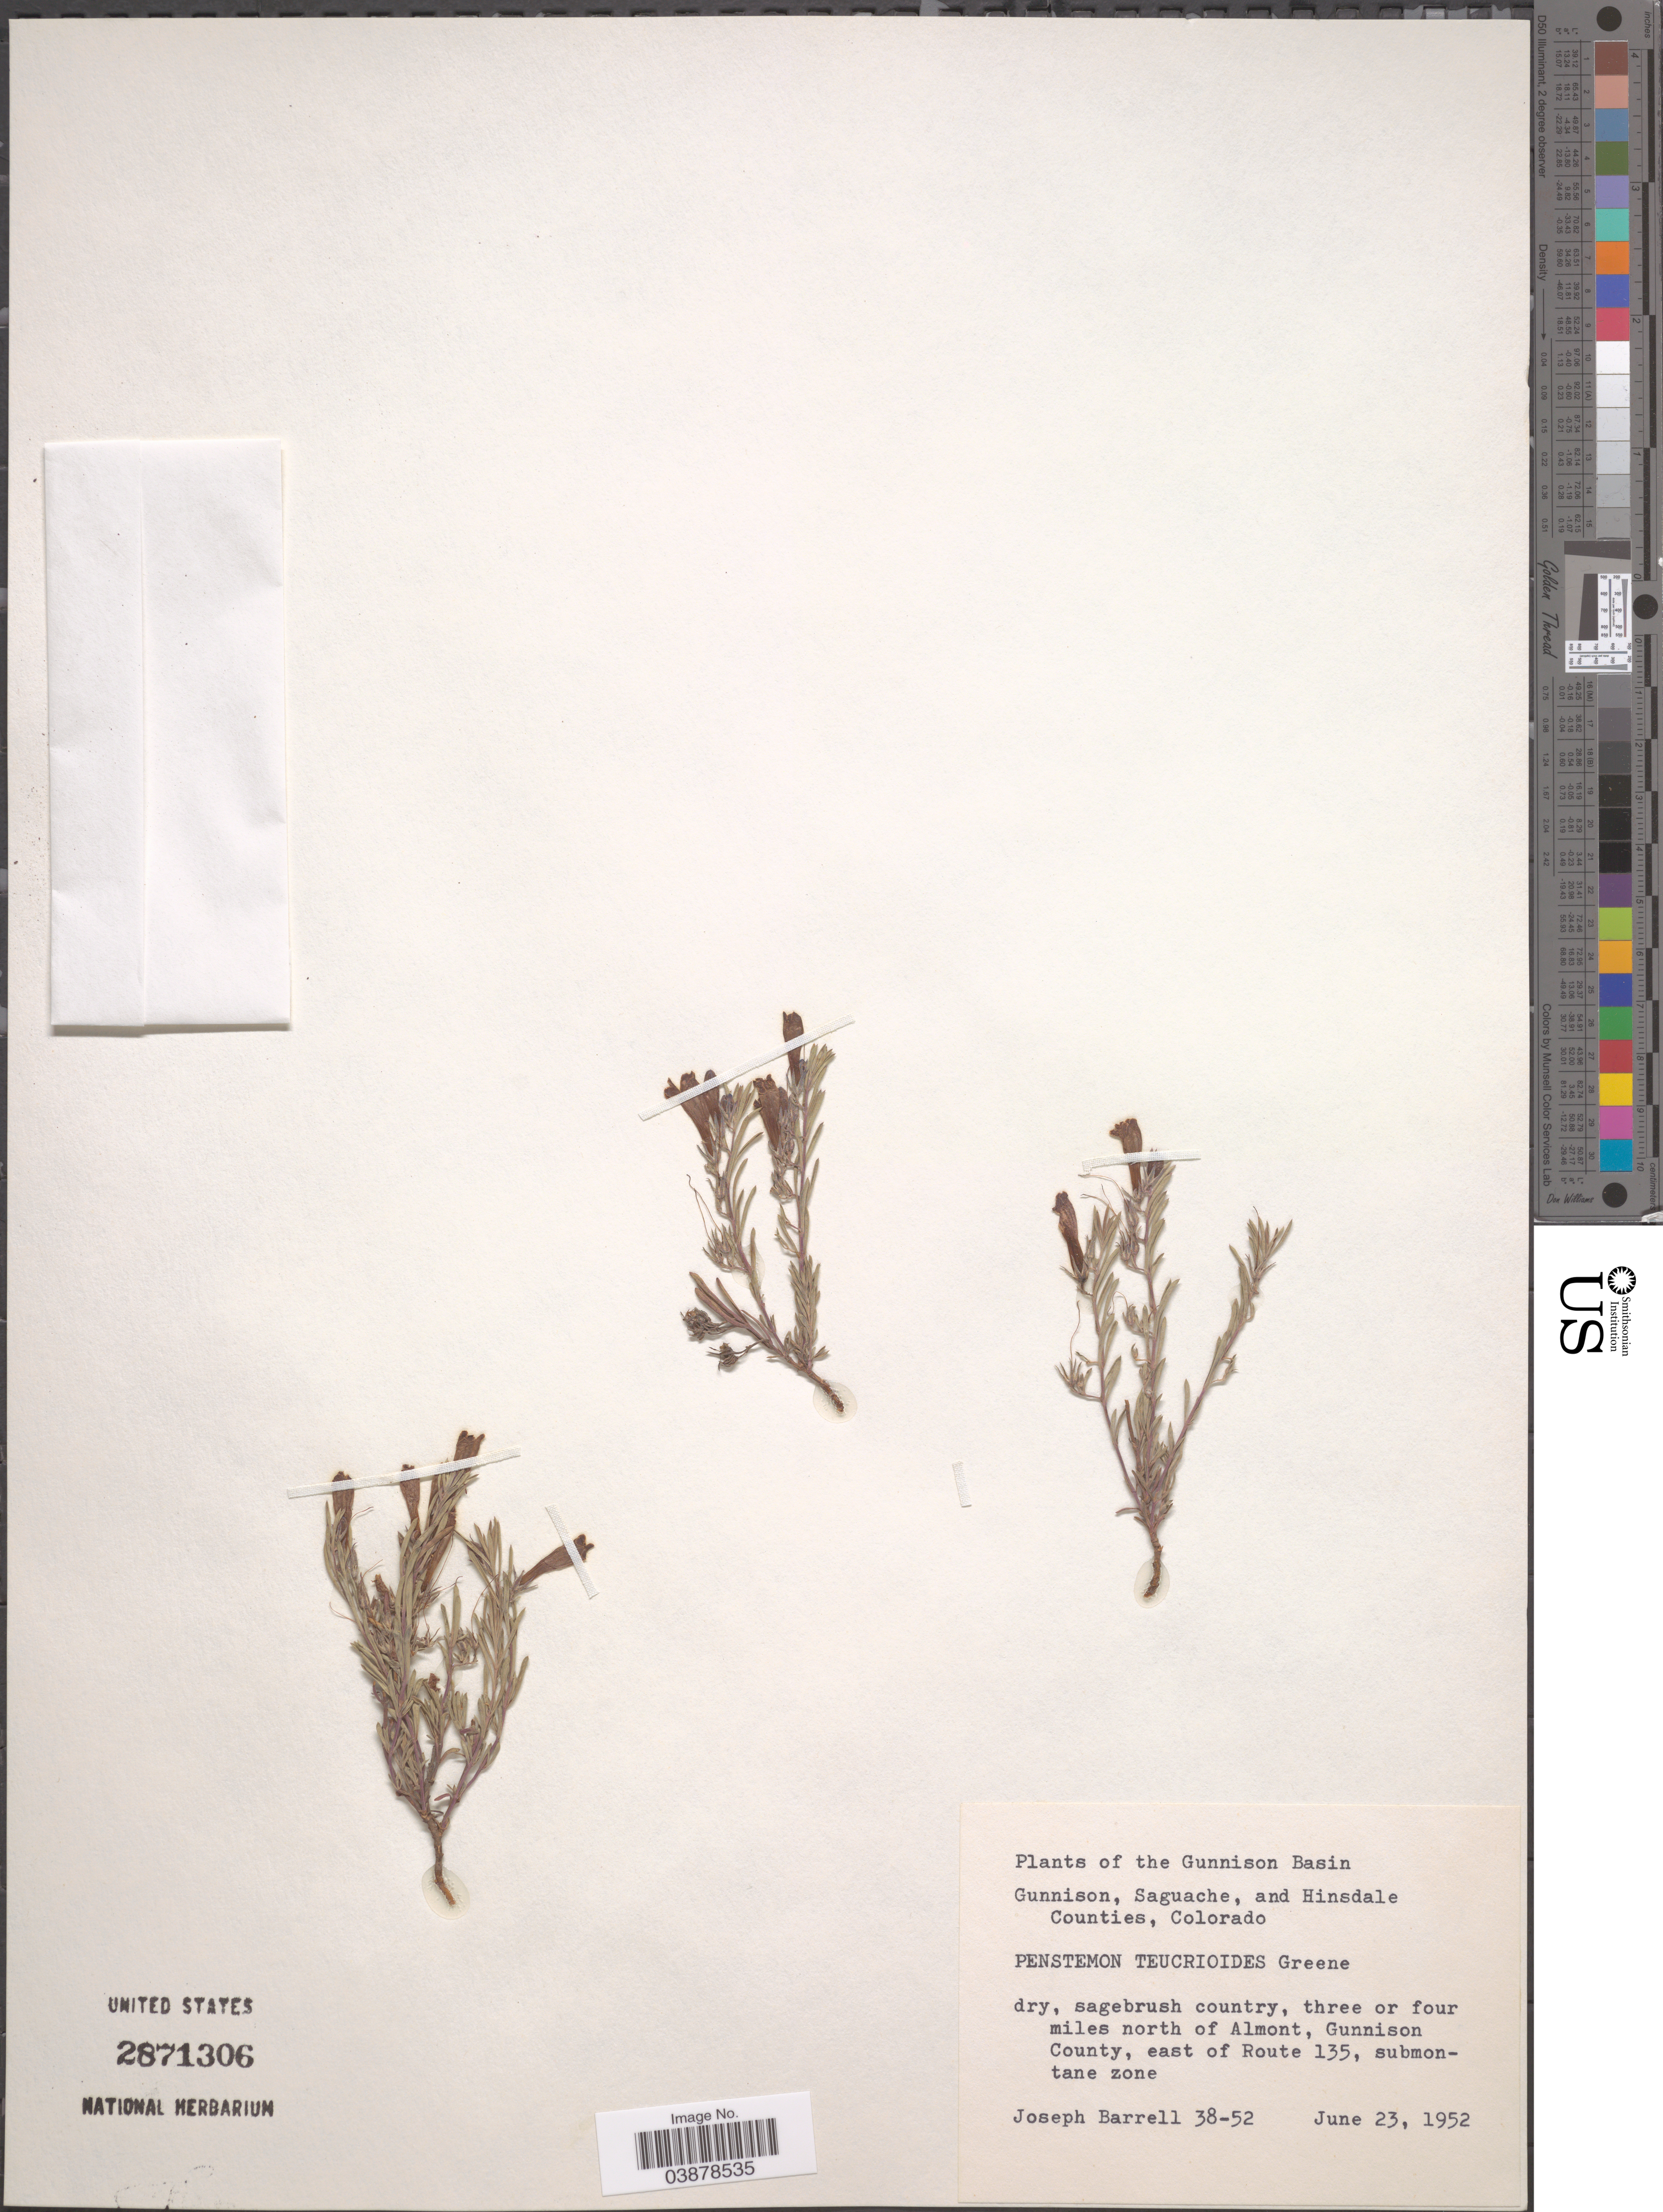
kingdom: Plantae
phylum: Tracheophyta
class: Magnoliopsida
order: Lamiales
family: Plantaginaceae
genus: Penstemon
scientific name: Penstemon teucrioides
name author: Greene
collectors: J. Barrell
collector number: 38-52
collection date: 1952-06-23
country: United States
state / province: Colorado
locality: The Gunnison Basin. Three or four miles north of Almont, Gunnison County, east of Route 135, submontane zone.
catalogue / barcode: US 2871306